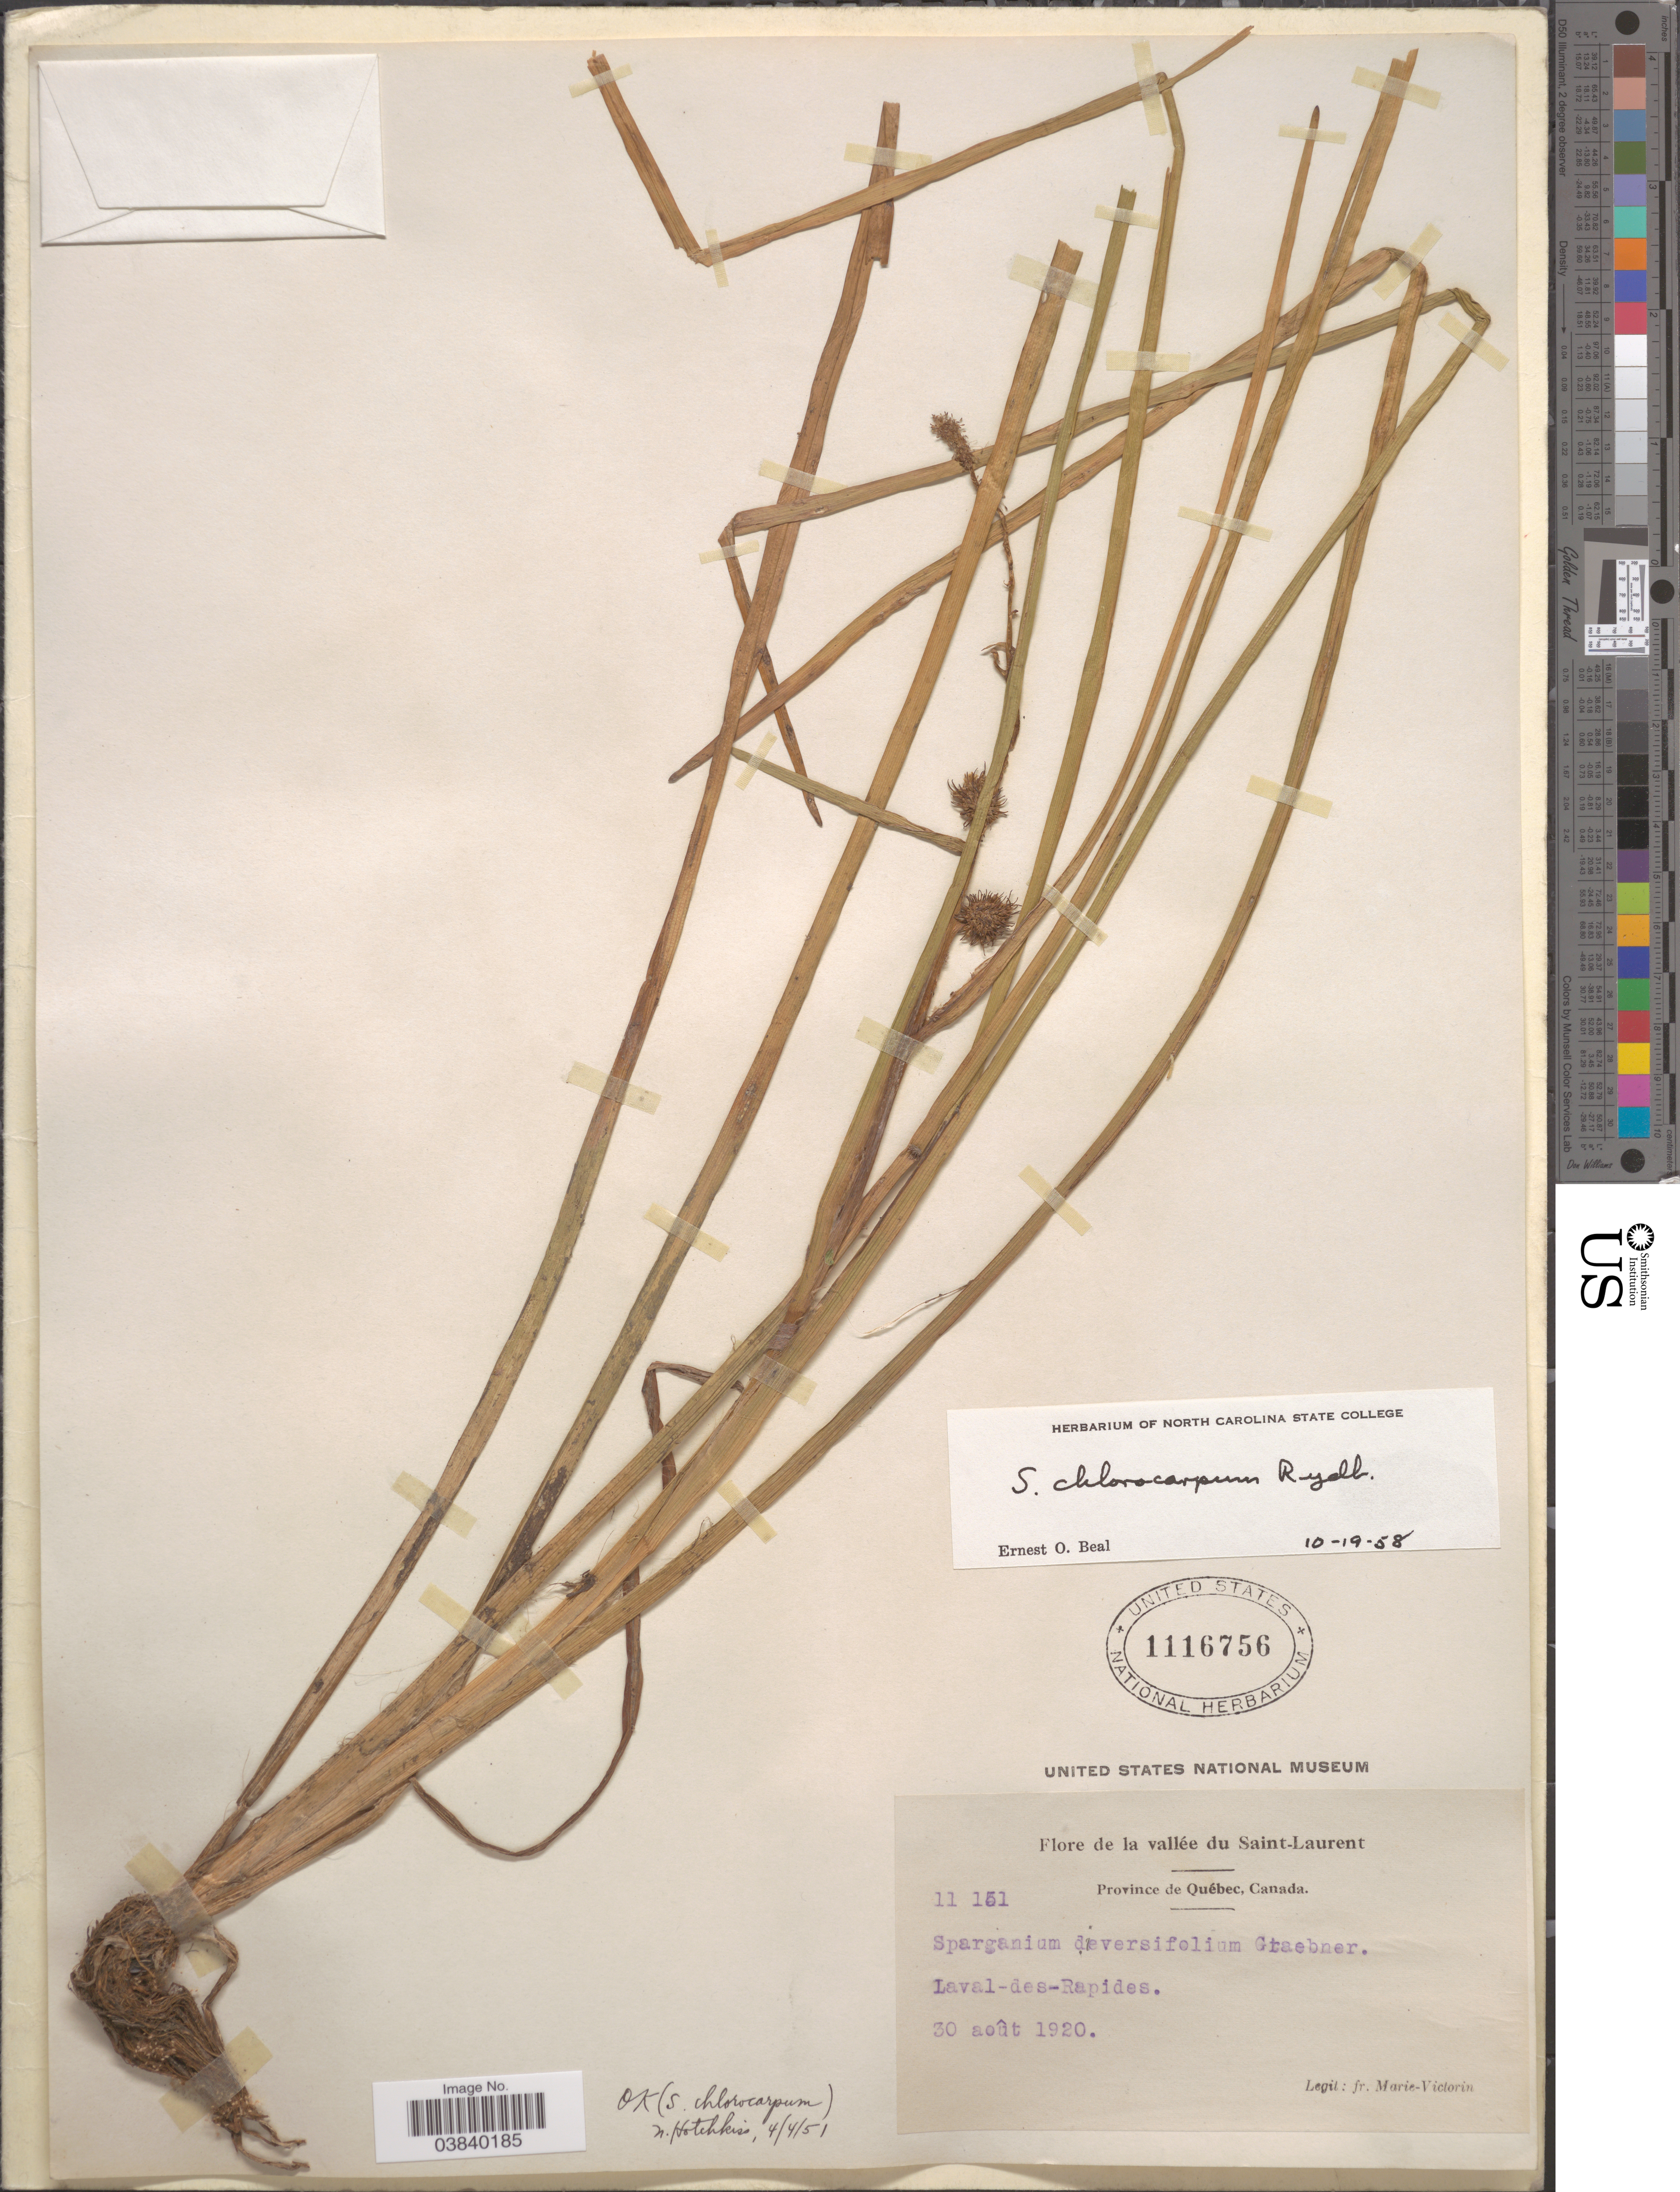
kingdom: Plantae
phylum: Tracheophyta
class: Liliopsida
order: Poales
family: Typhaceae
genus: Sparganium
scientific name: Sparganium chlorocarpum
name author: Rydb.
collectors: F. Marie-Victorin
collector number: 11151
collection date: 1920-08-30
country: Canada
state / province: Quebec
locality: La vallée du Saint-Laurent. Laval-des-Rapides.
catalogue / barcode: US 1116756